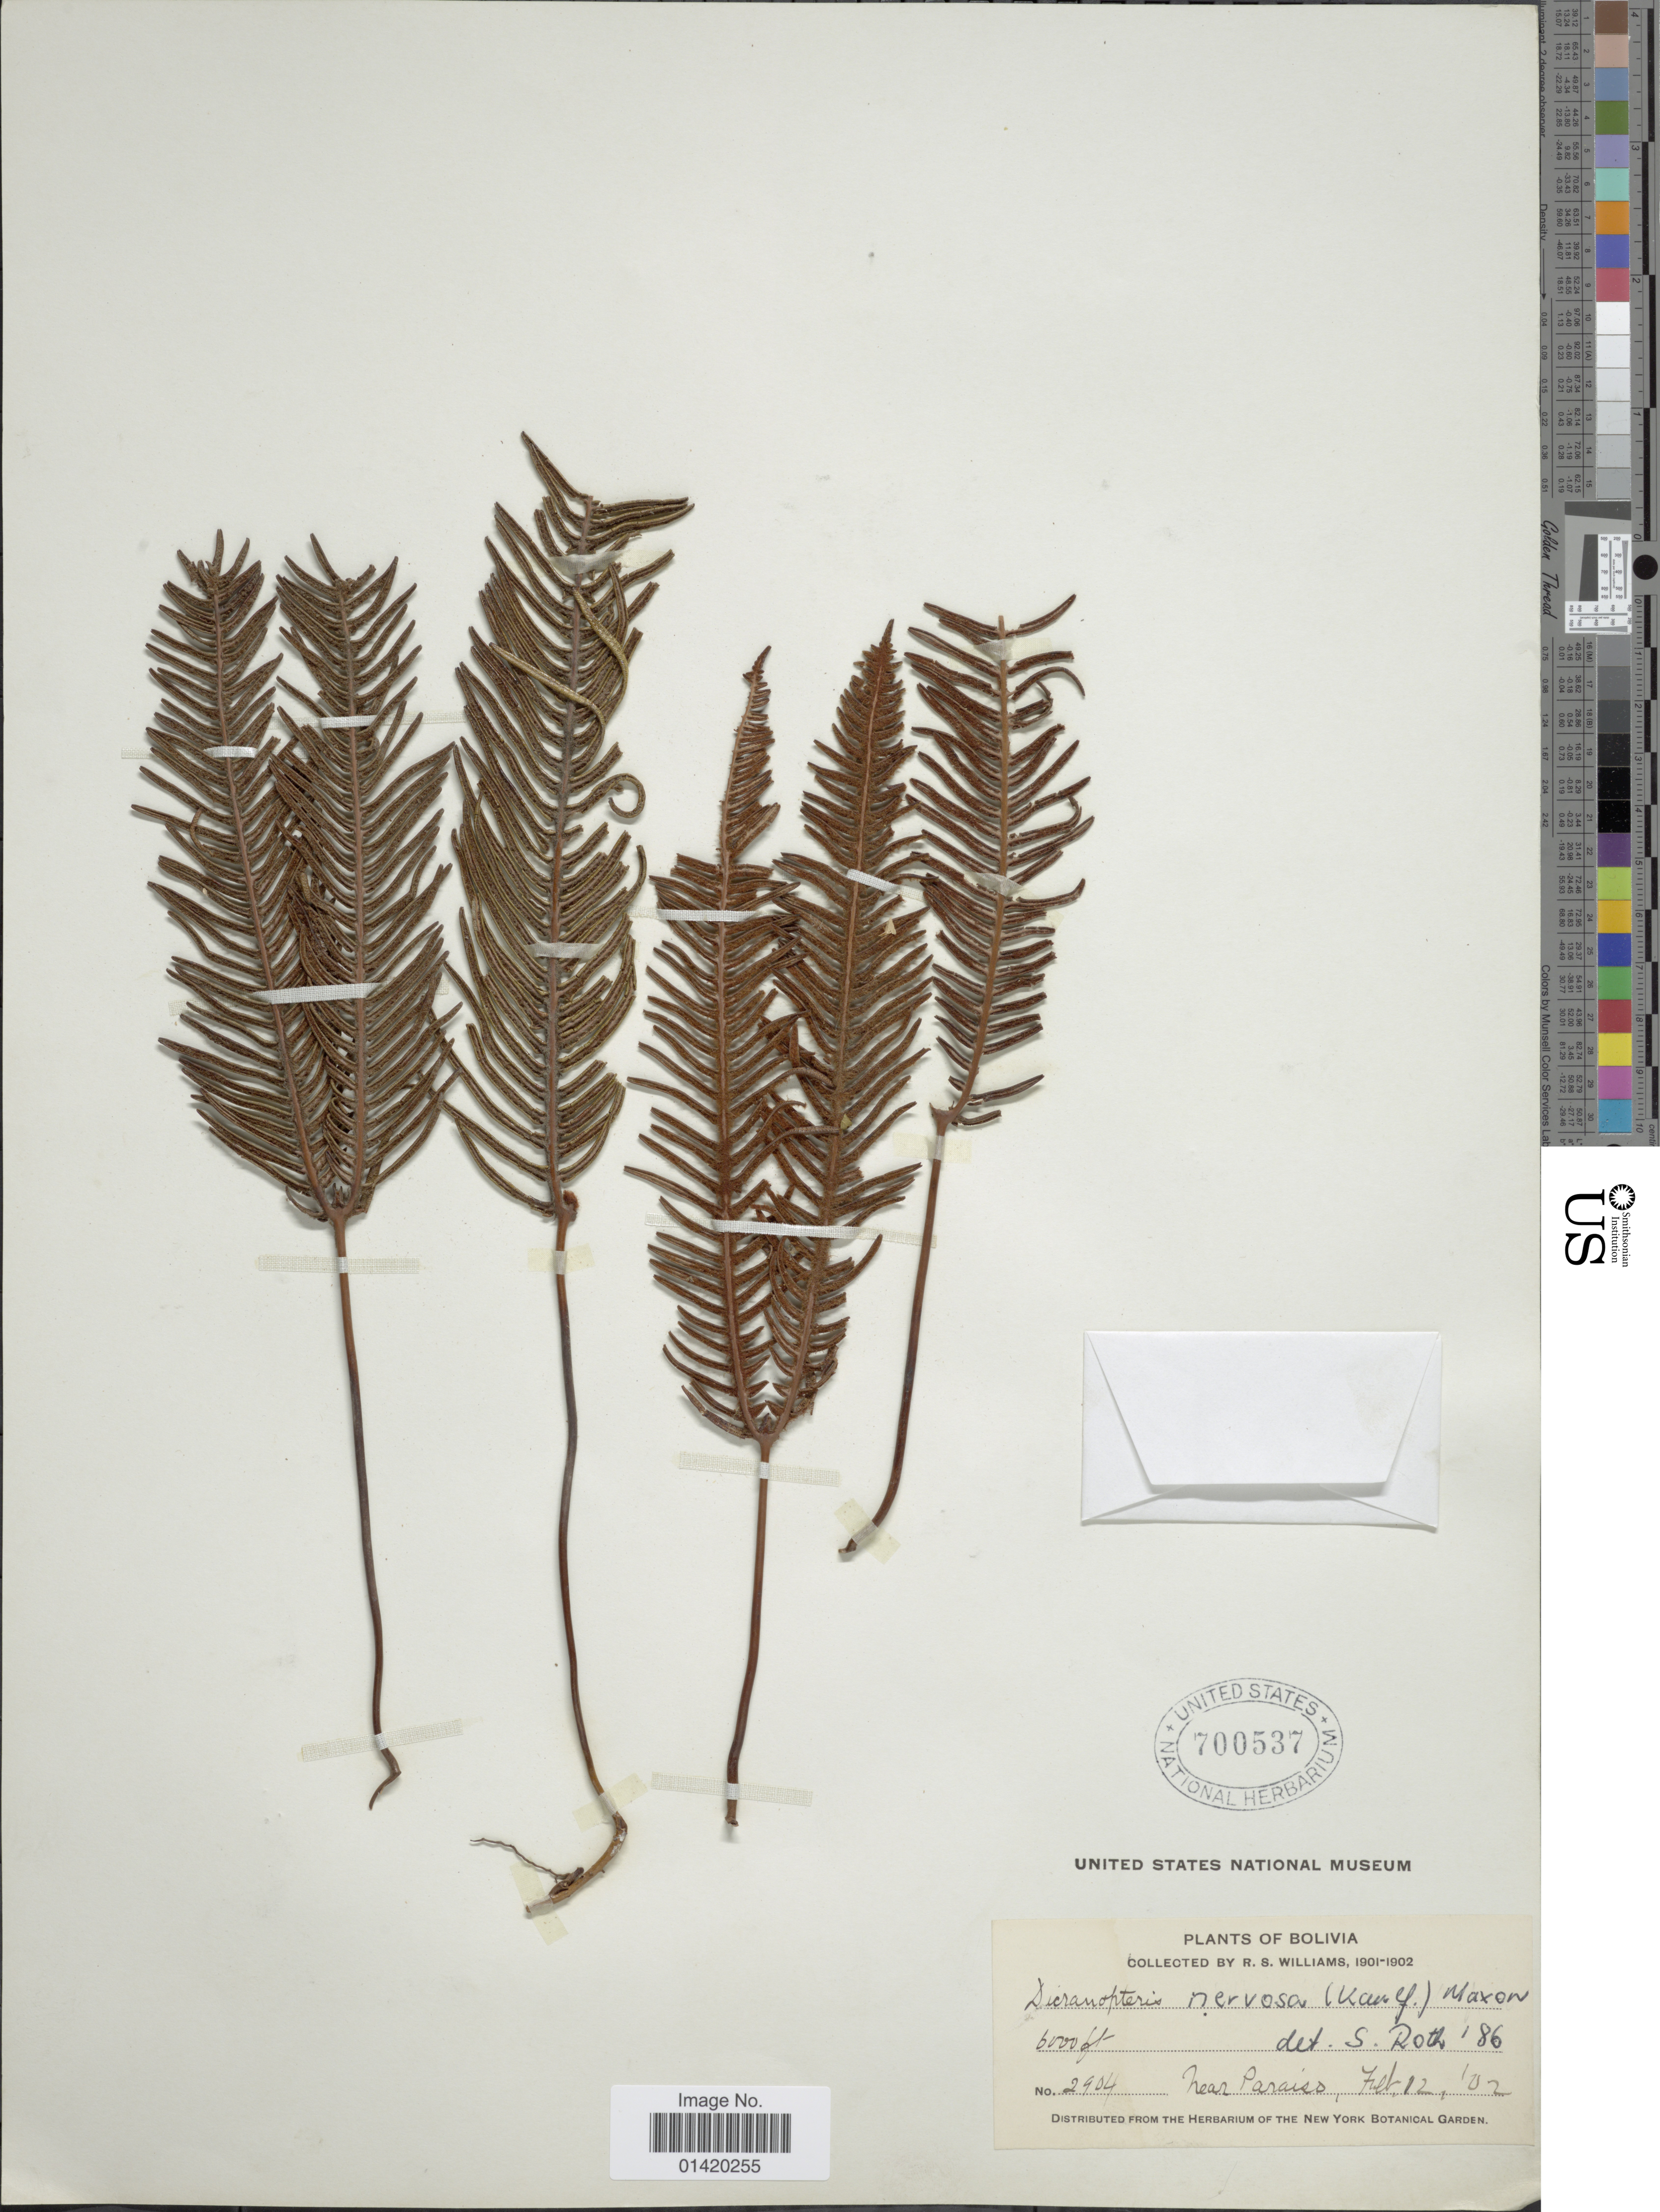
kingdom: Plantae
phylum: Tracheophyta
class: Polypodiopsida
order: Gleicheniales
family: Gleicheniaceae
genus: Dicranopteris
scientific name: Dicranopteris nervosa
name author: (Kaulf.) Maxon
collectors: R. S. Williams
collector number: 2904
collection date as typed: Feb. 12, '02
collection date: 1902-02-12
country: Bolivia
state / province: La Paz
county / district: Franz Tamayo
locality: Near Paraiso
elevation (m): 1829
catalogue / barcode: US 700537